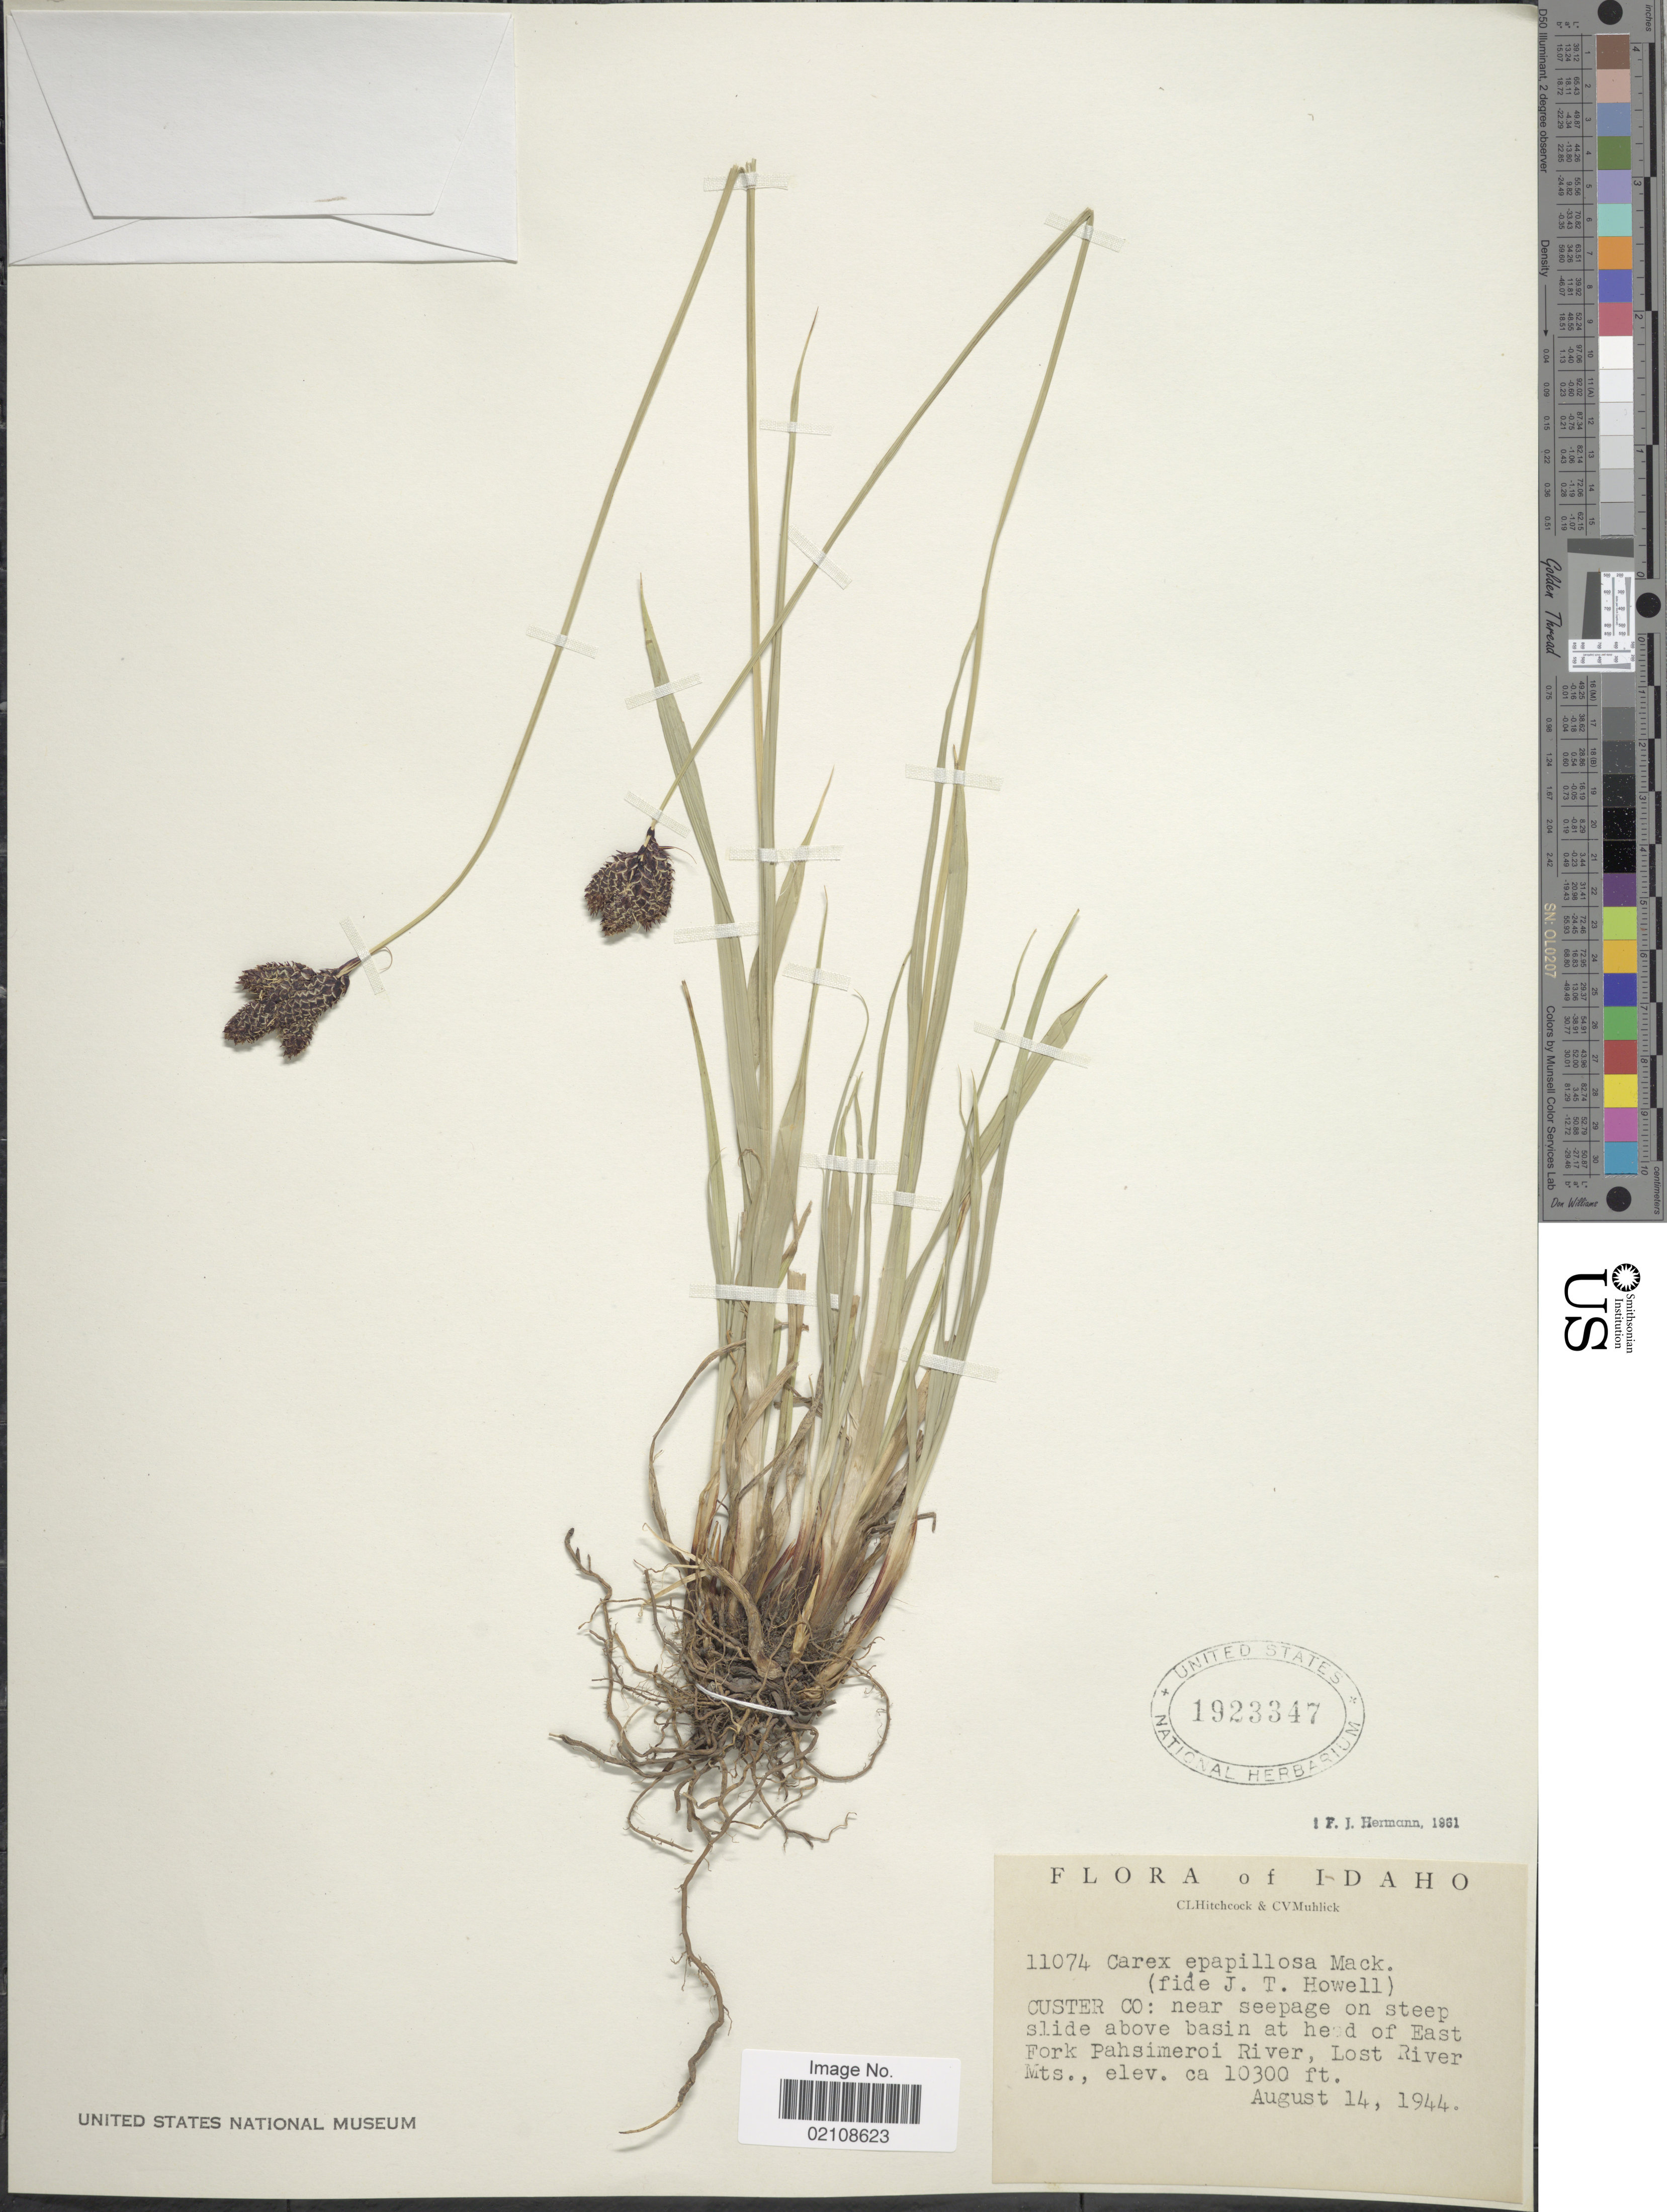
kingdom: Plantae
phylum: Tracheophyta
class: Liliopsida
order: Poales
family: Cyperaceae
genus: Carex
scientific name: Carex epapillosa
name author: Mack.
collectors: C. L. Hitchcock & C. V. Muhlick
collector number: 11074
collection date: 1944-08-14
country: United States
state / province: Idaho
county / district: Custer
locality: near seepage on steep slide above basin at head of East Fork Pahsimeroi River, Lost River Mts.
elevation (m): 3139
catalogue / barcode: US 1923347